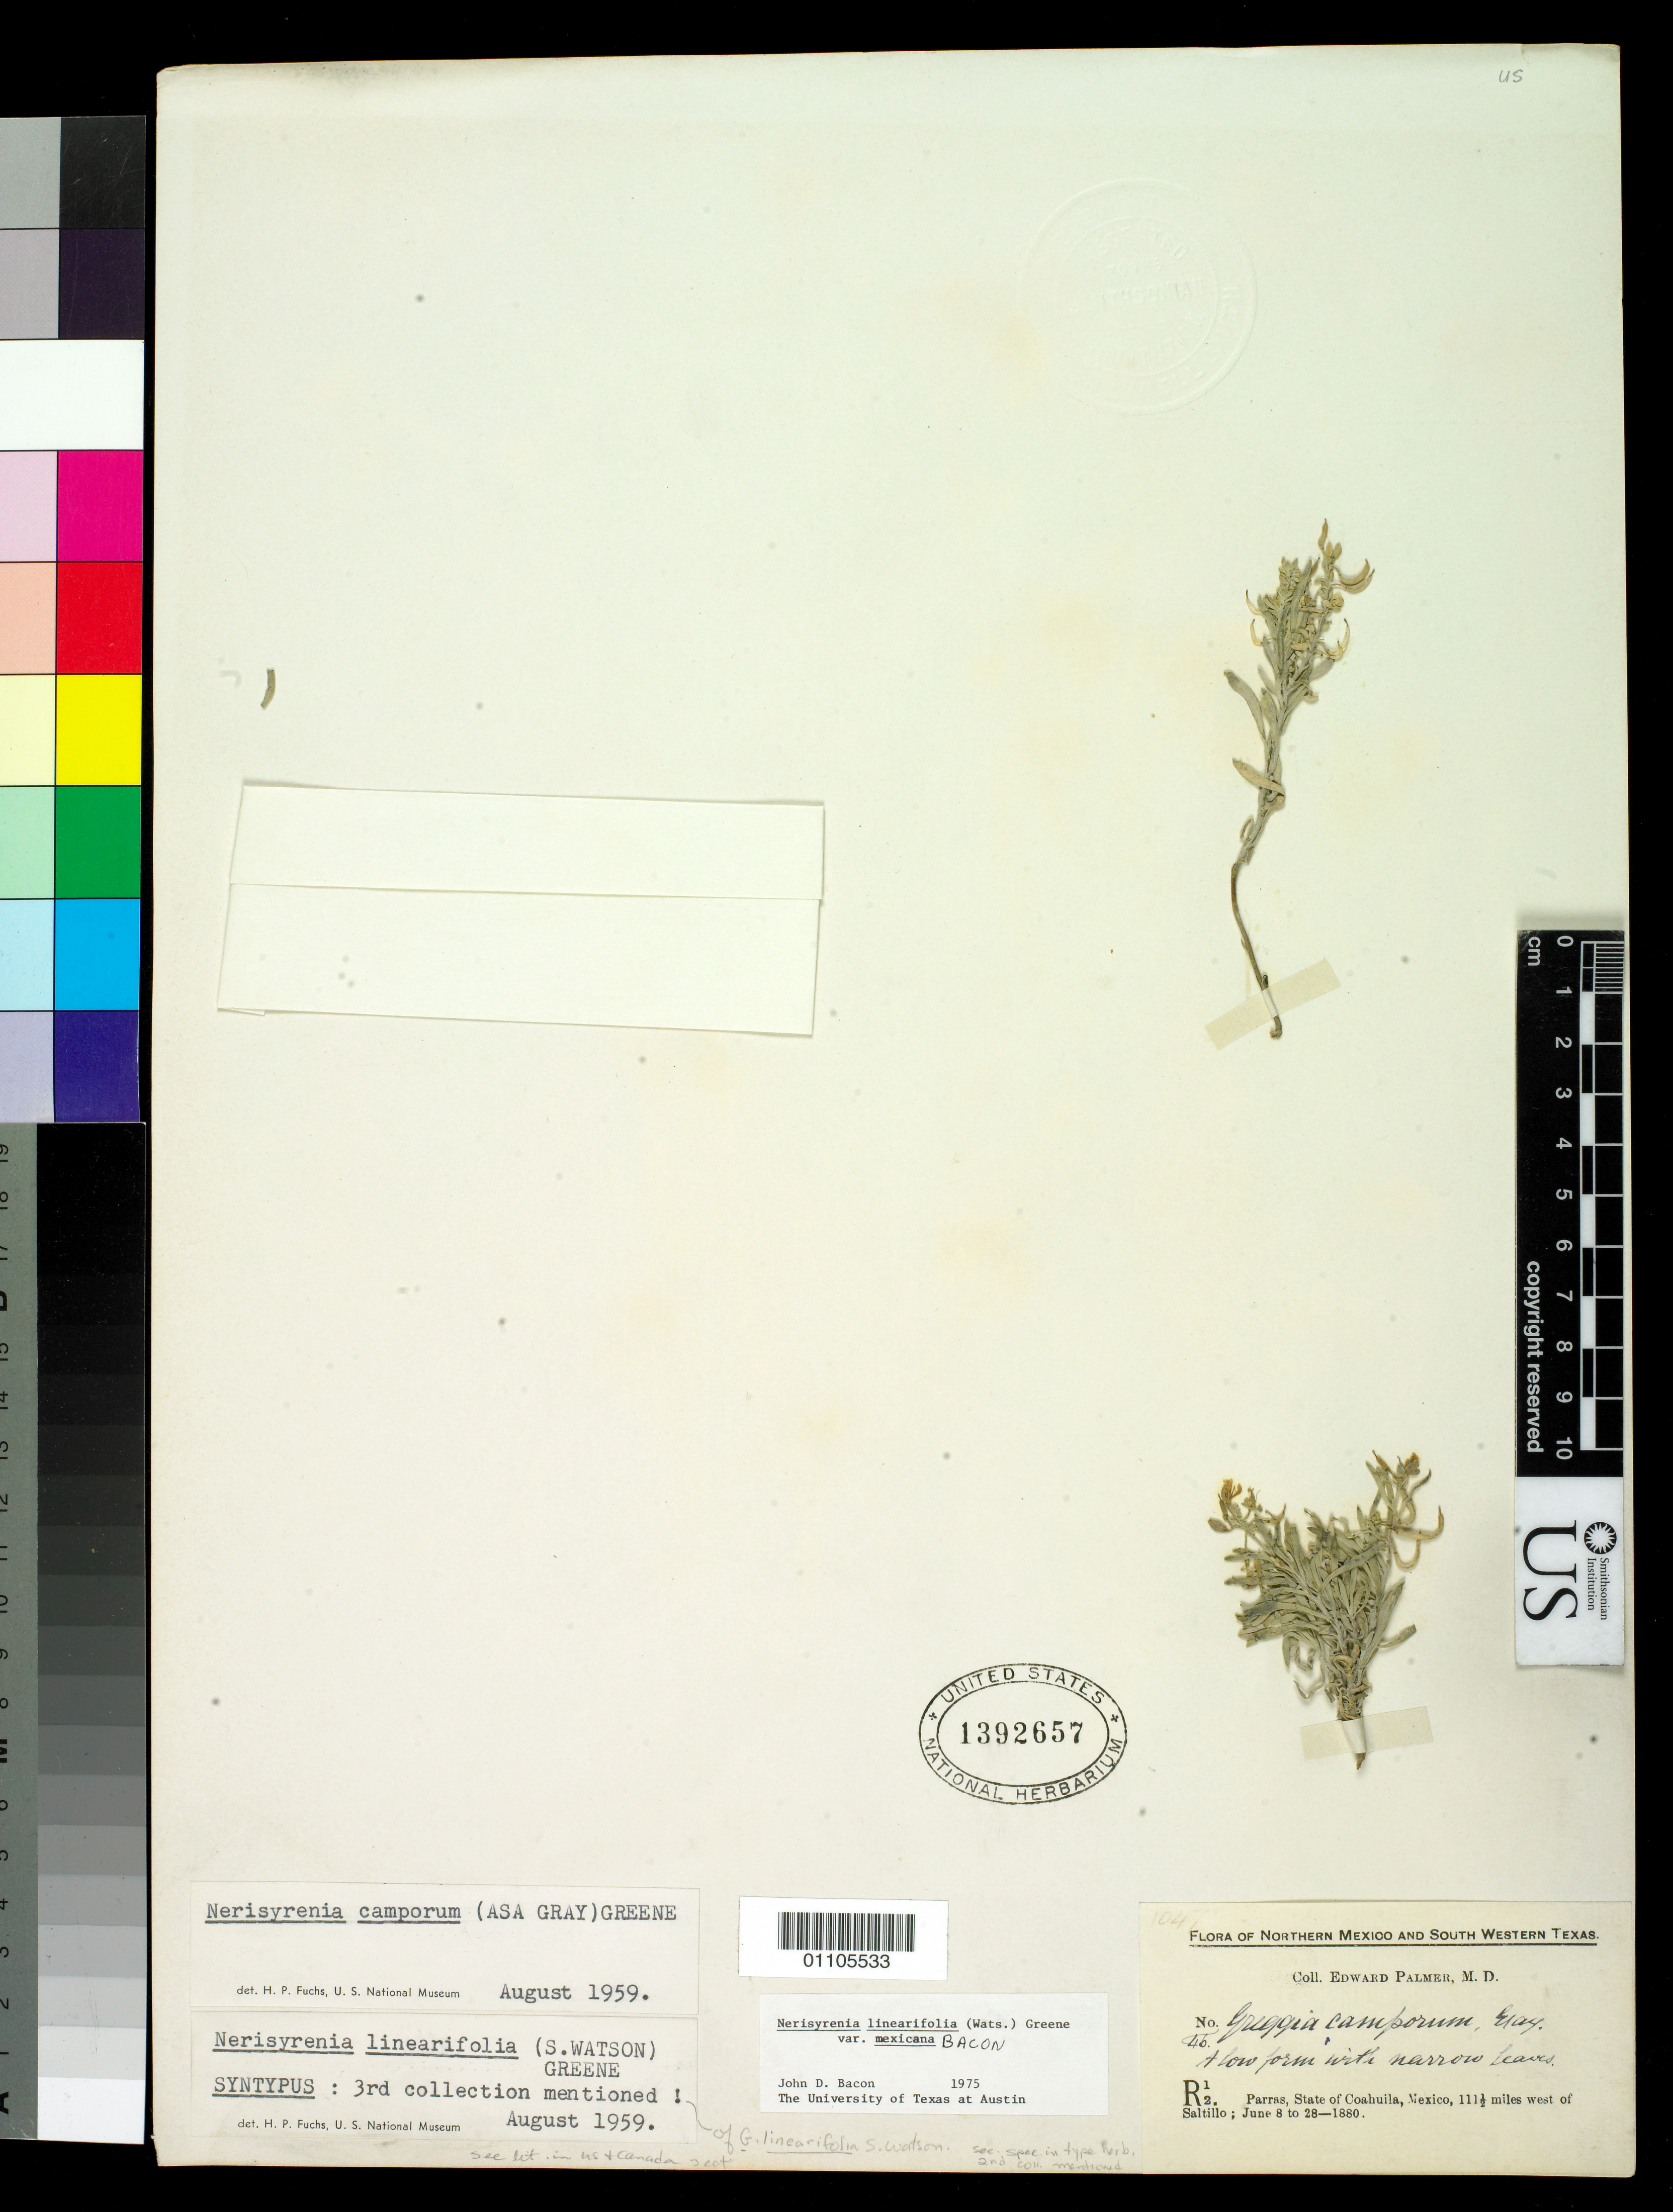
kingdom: Plantae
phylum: Tracheophyta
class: Magnoliopsida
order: Brassicales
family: Brassicaceae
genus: Greggia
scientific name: Greggia linearifolia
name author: S. Watson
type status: Syntype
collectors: E. Palmer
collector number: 46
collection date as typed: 08 Jun 1880 to 20 Jun 1880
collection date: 1880-06-08/1880-06-20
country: Mexico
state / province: Coahuila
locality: R12. Parras, State of Coahuila, 111 ½ miles west of Saltillo.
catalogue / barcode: US 1392657